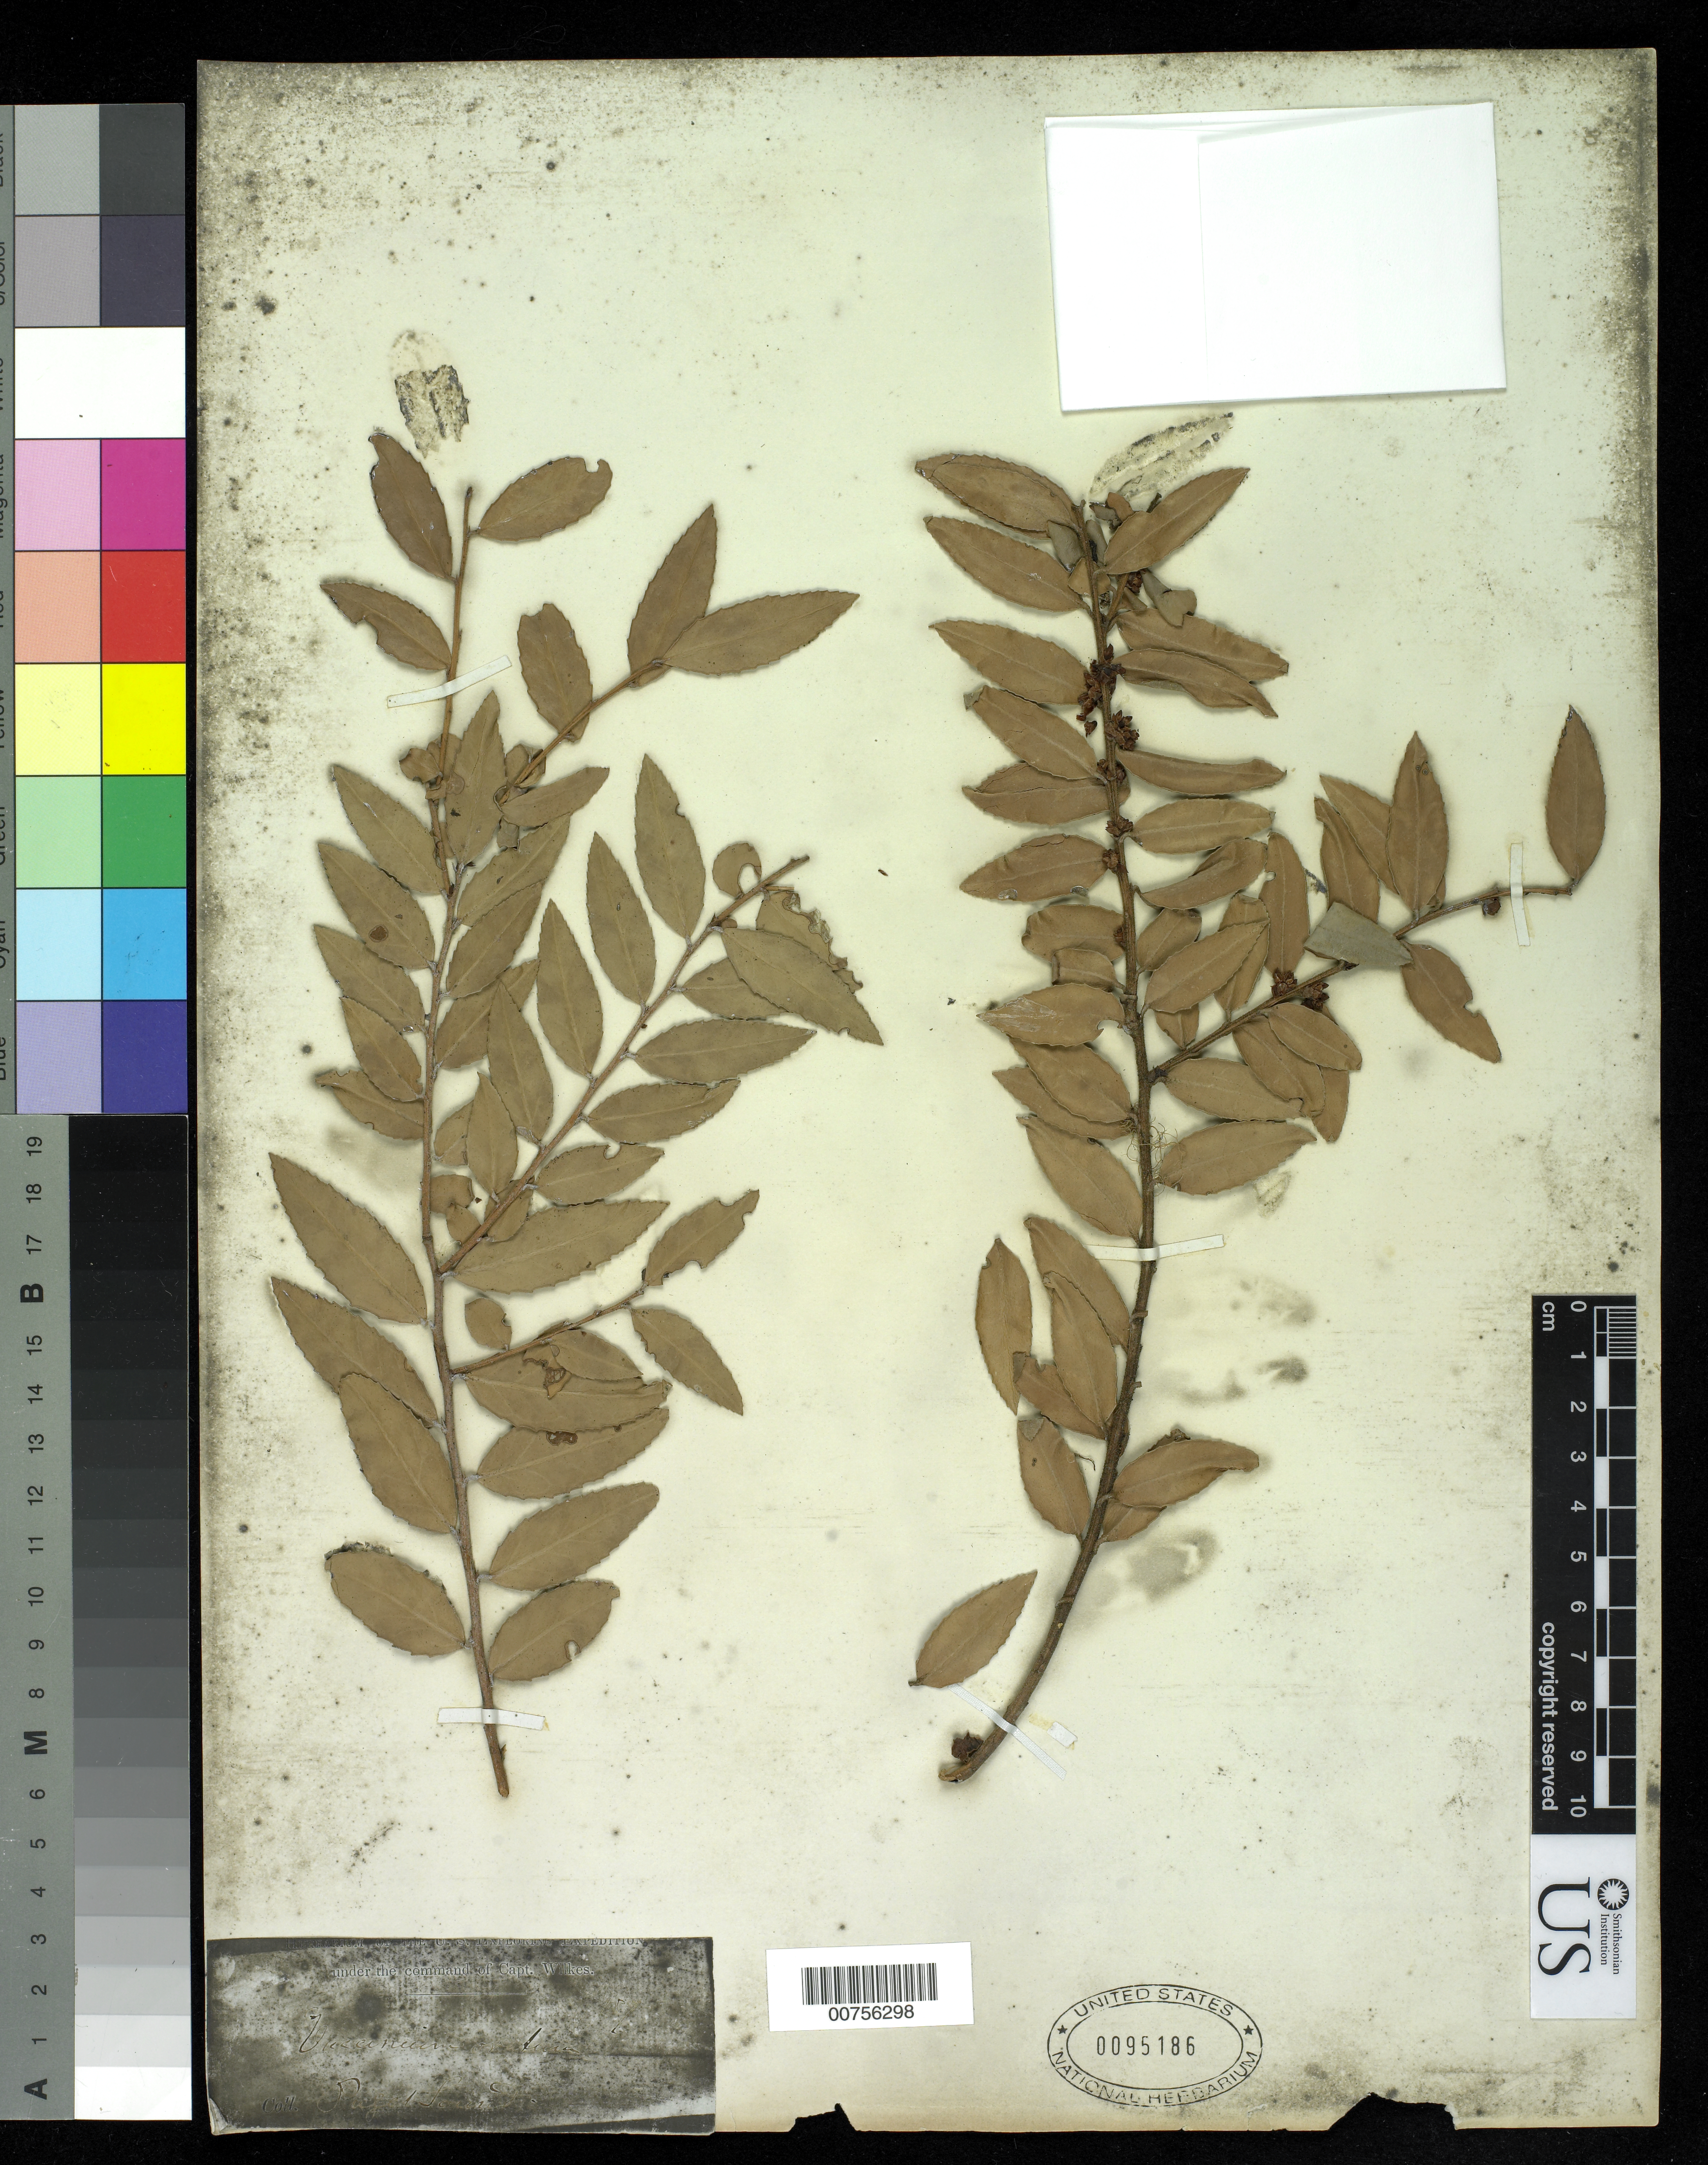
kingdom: Plantae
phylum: Tracheophyta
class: Magnoliopsida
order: Ericales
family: Ericaceae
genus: Vaccinium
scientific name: Vaccinium ovatum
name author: Pursh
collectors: Wilkes Explor. Exped.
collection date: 1838/1842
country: United States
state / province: Washington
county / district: King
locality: Puget Sound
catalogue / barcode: US 95186